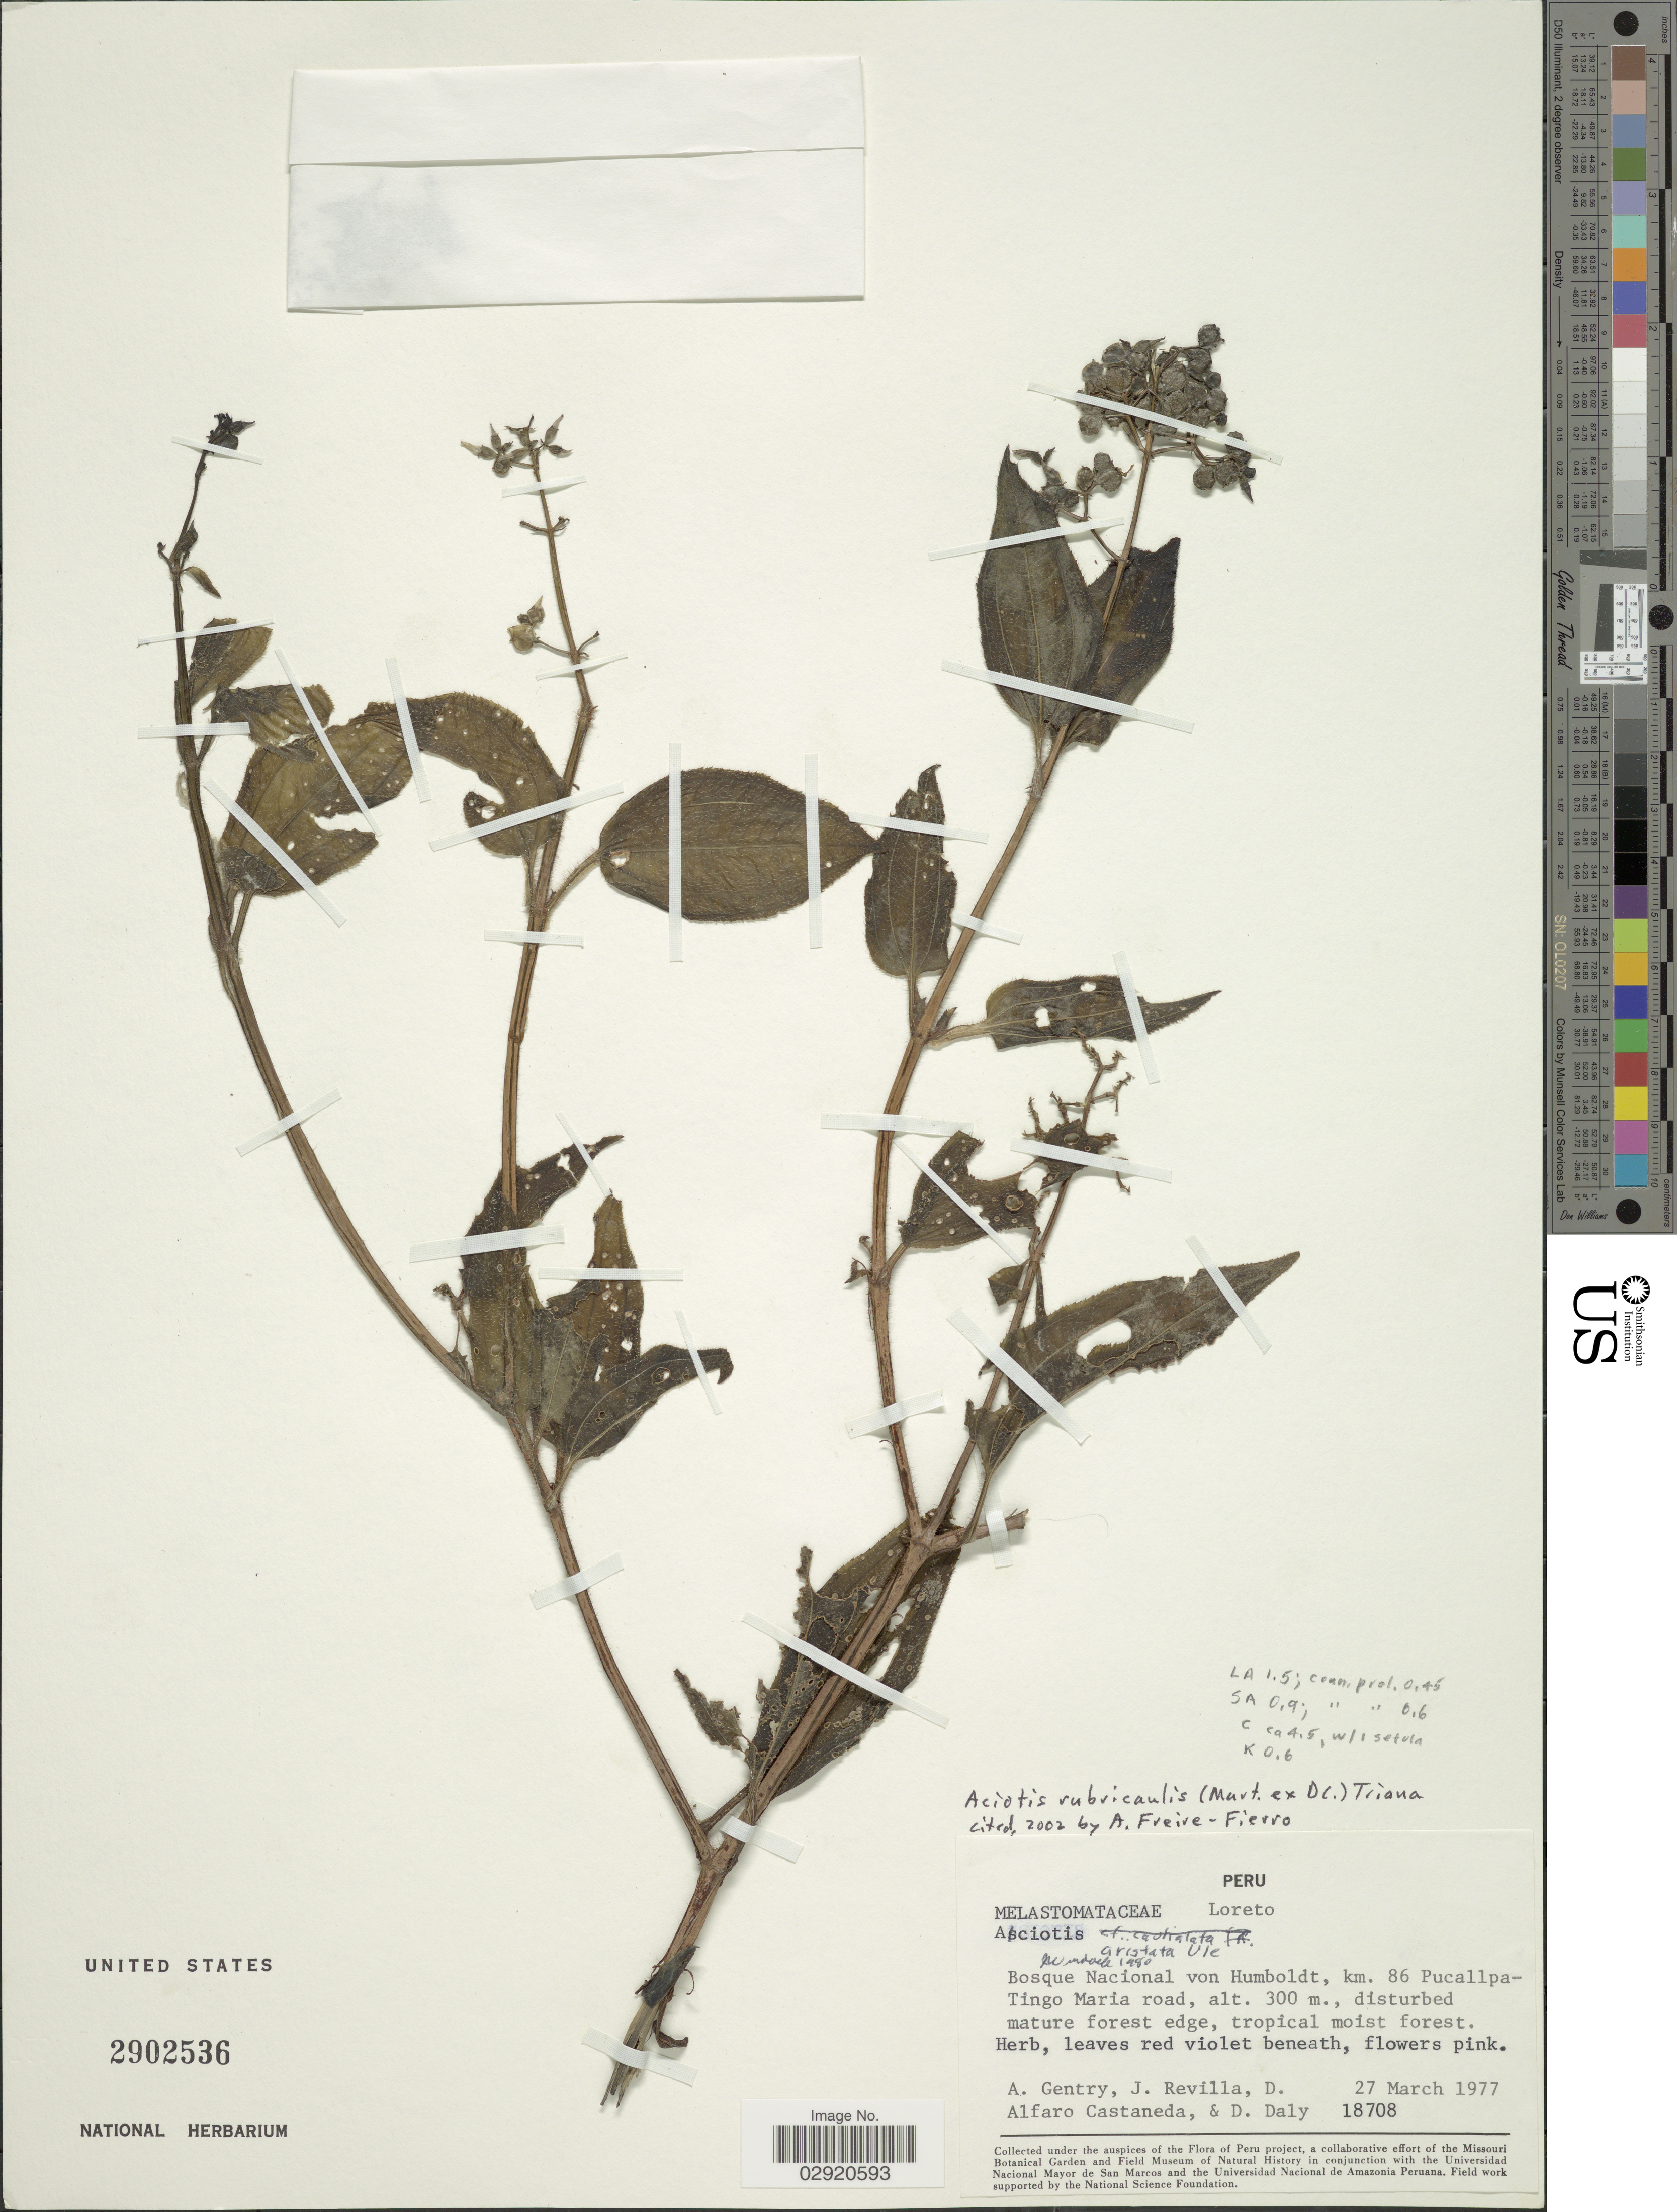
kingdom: Plantae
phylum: Tracheophyta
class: Magnoliopsida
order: Myrtales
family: Melastomataceae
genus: Aciotis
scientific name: Aciotis rubricaulis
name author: (Mart. ex DC.) Triana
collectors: A. H. Gentry, J. Revilla, D. Alfaro Castaneda & D. C. Daly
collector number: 18708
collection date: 1977-03-27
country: Peru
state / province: Loreto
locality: Bosque Nacional von Humboldt, km. 86 Pucallpa-Tingo Maria road.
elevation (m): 300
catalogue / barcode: US 2902536